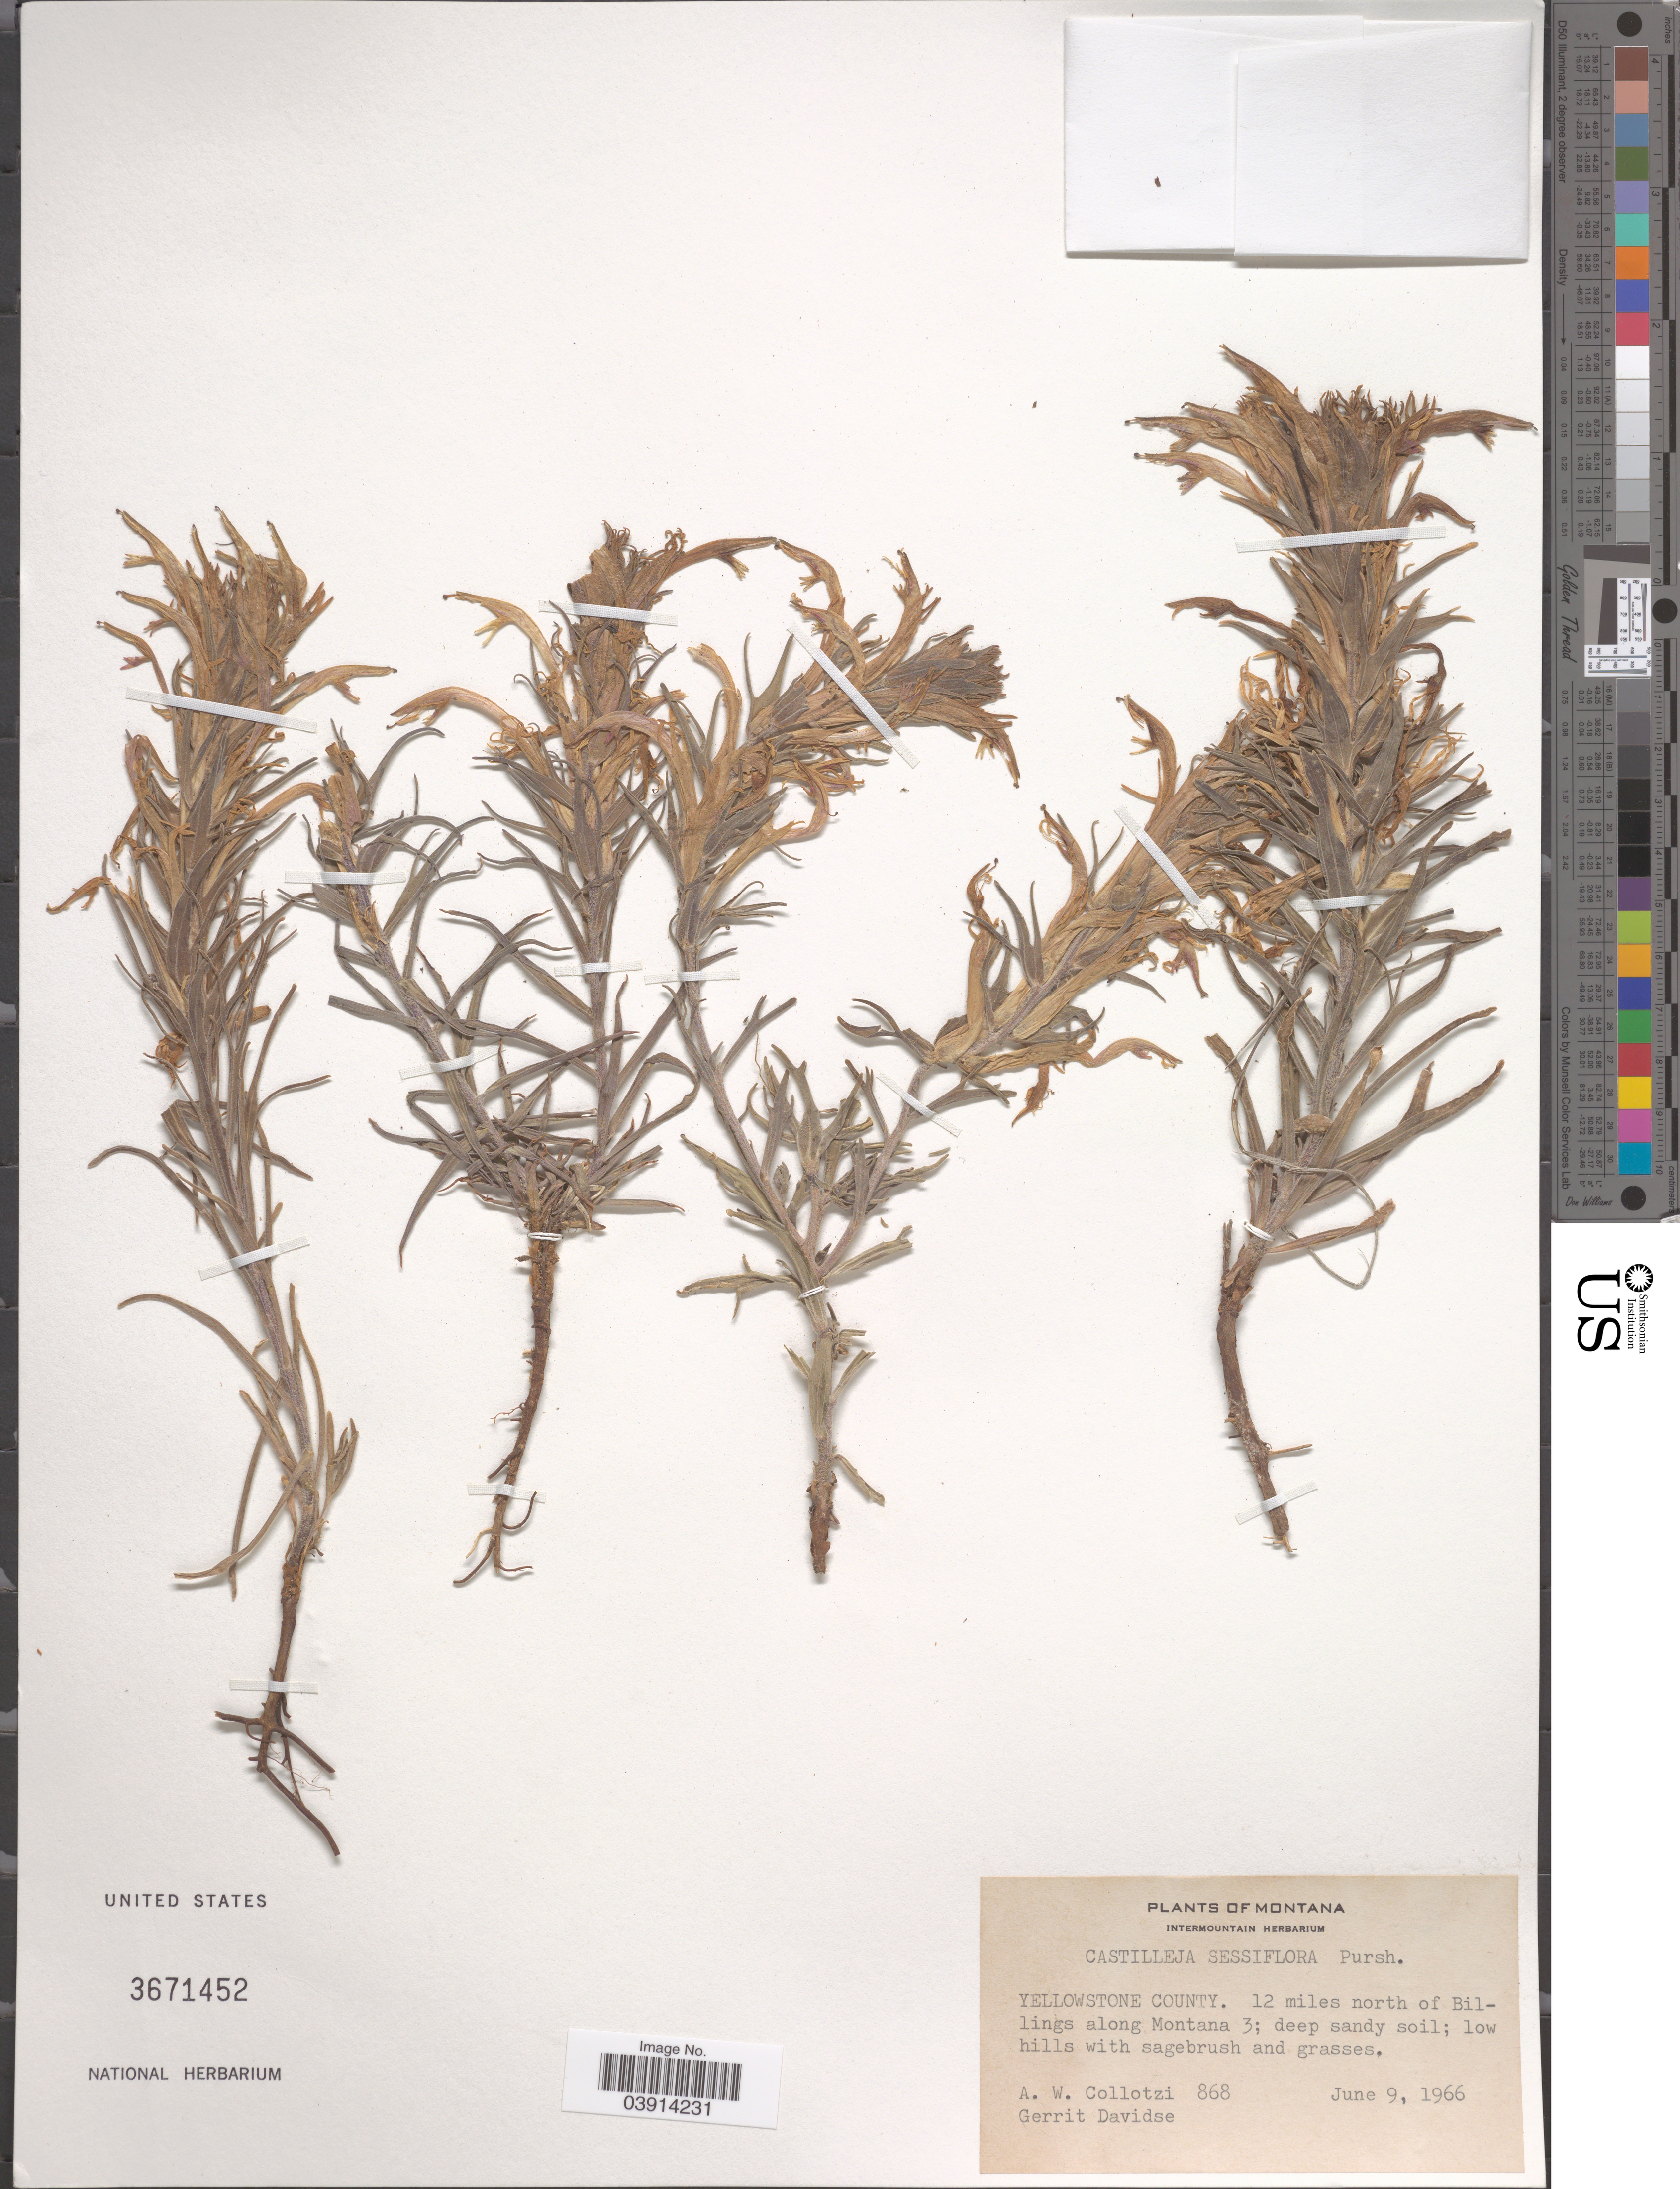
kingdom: Plantae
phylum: Tracheophyta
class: Magnoliopsida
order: Lamiales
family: Orobanchaceae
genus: Castilleja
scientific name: Castilleja sessiliflora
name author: Pursh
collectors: A. W. Collotzi & G. Davidse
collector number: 868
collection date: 1966-06-09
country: United States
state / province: Montana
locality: Yellowstone County. 12 miles north of Billings along Montana 3.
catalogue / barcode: US 3671452